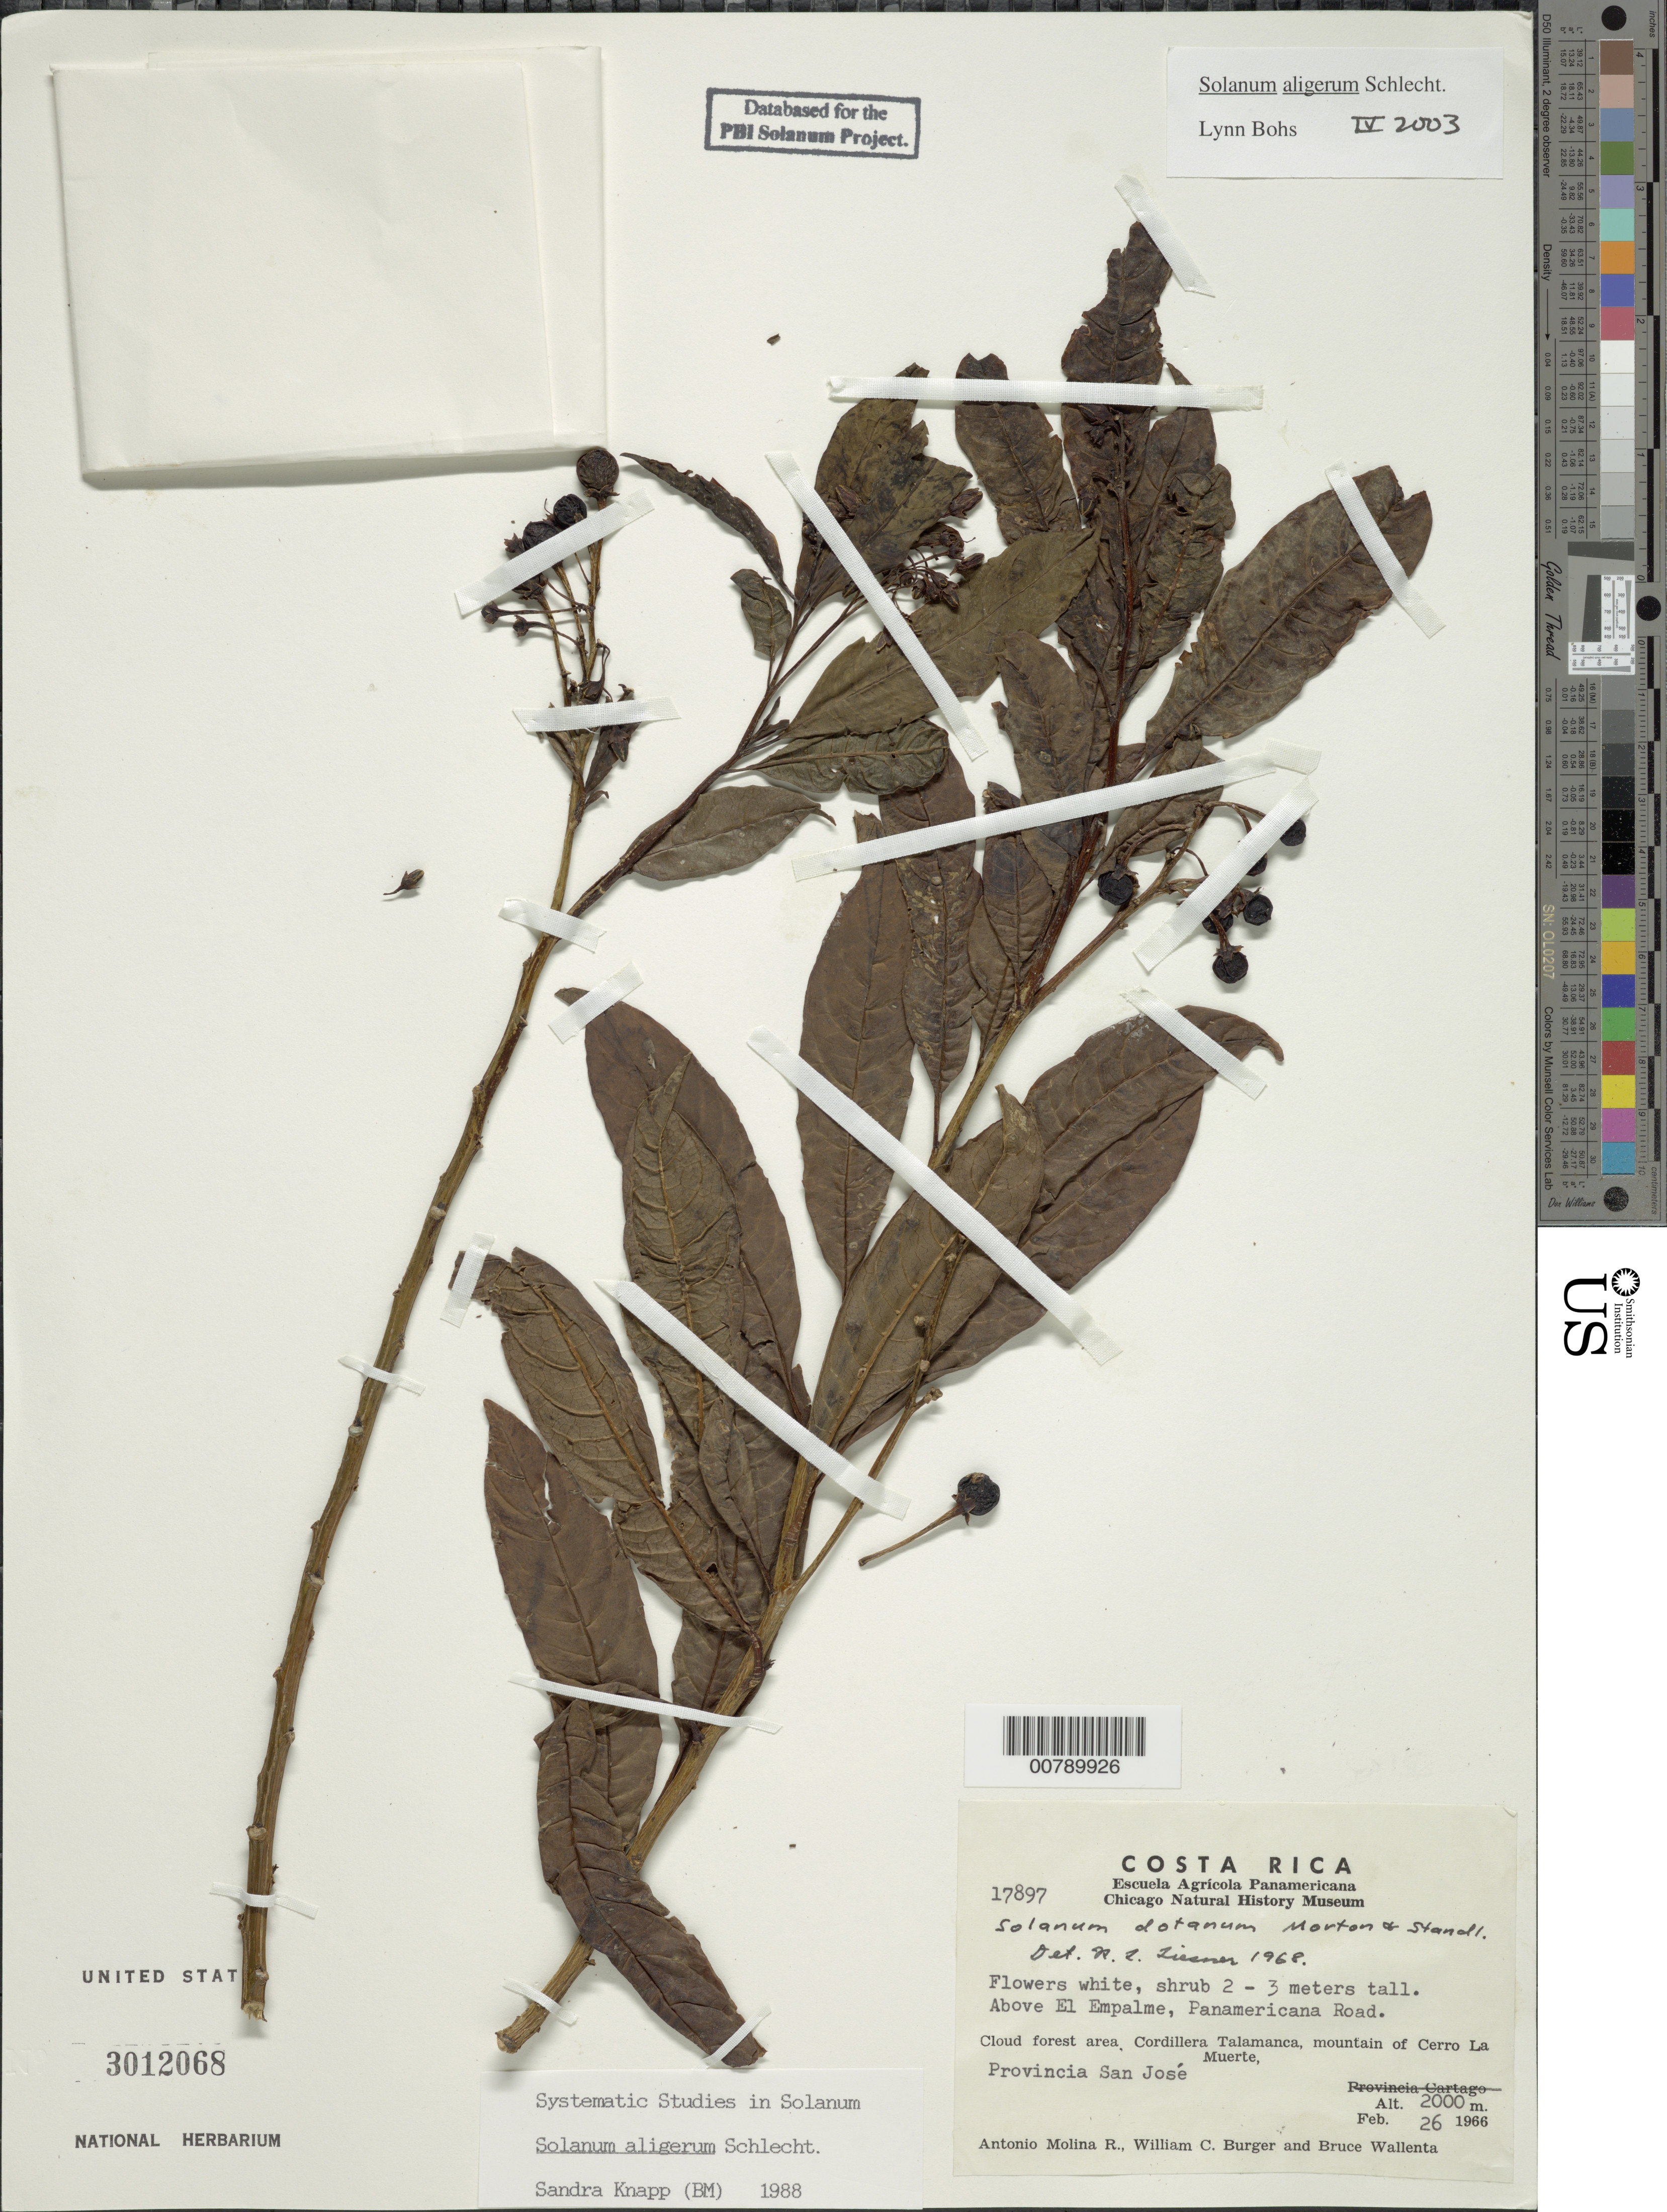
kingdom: Plantae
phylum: Tracheophyta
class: Magnoliopsida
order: Solanales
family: Solanaceae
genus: Solanum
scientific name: Solanum aligerum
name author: Schltdl.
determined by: Bohs, L. A.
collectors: A. Molina R., W. Burger & B. Wallenta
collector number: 17897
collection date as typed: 26 Feb 1966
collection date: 1966-02-26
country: Costa Rica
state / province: San José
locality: Above El Empalme, Panamericana Road. Cordillera Talamanca, mountain of Cerro La Muerte.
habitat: Cloud forest area.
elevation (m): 2000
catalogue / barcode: US 3012068